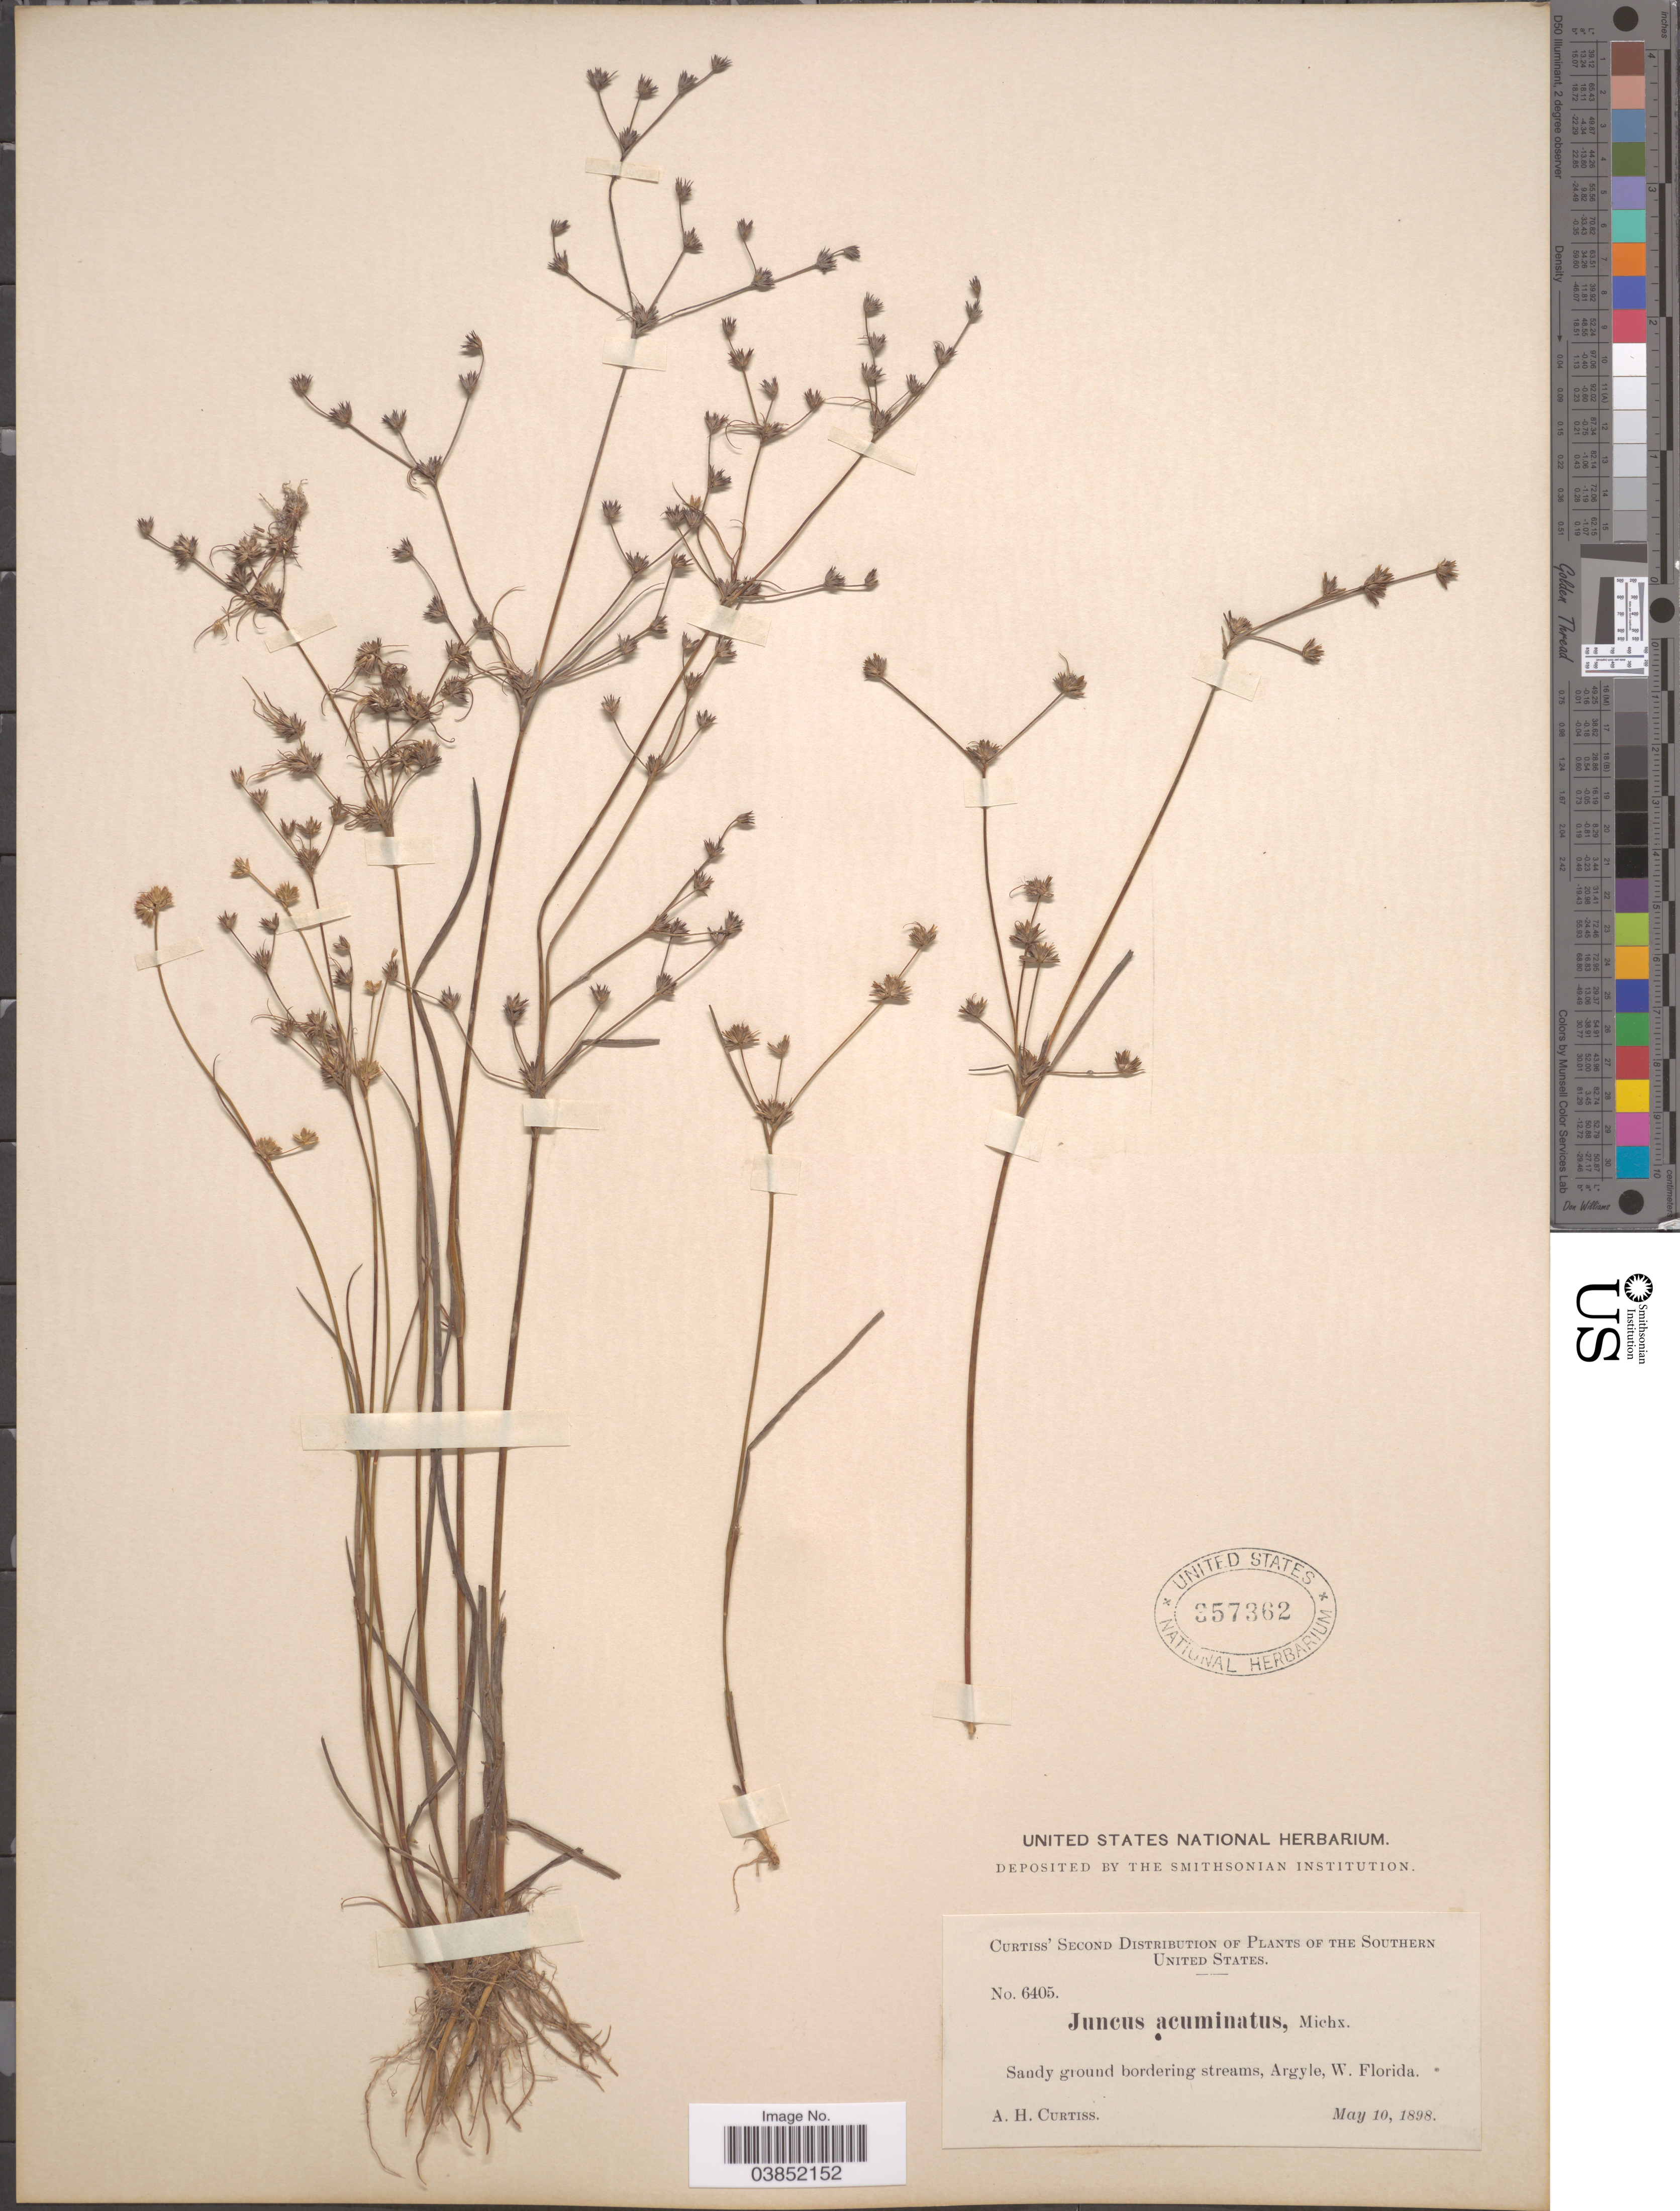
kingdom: Plantae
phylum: Tracheophyta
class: Liliopsida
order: Poales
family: Juncaceae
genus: Juncus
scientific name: Juncus debilis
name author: A. Gray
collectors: A. H. Curtiss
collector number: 6405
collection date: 1898-05-10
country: United States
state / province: Florida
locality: The Southern United States. Argyle, W. Florida.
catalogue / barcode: US 357362